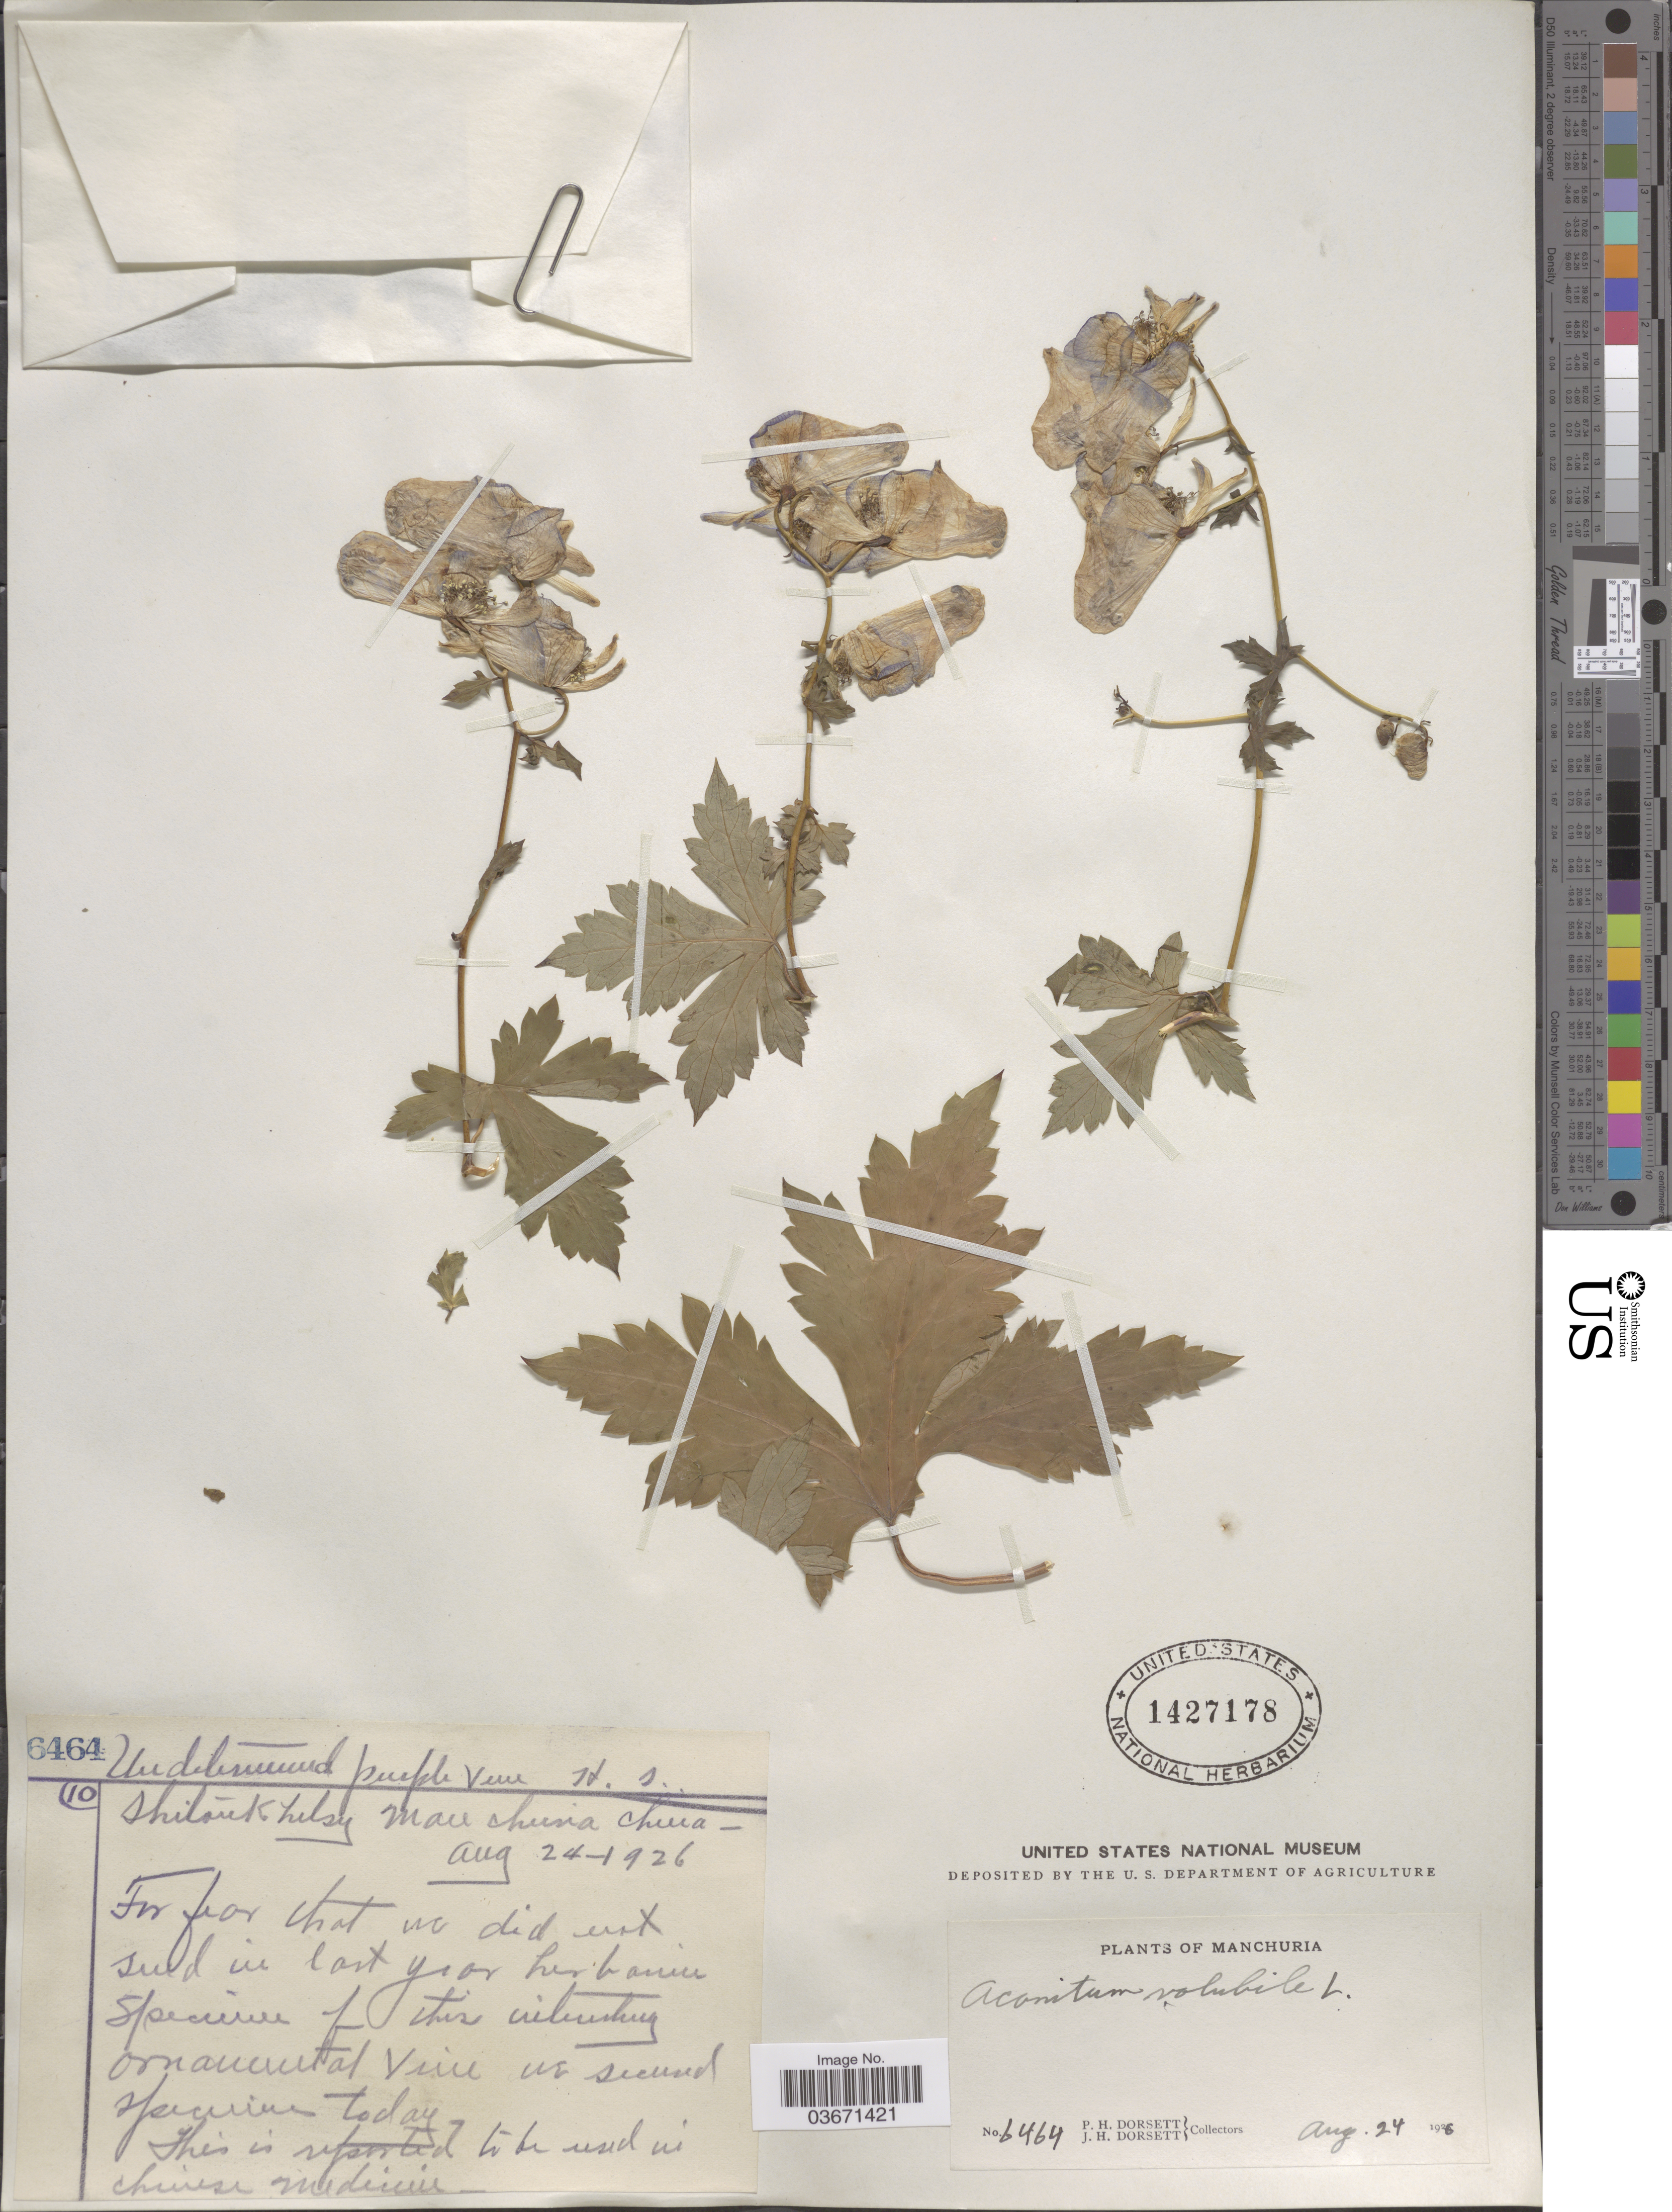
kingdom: Plantae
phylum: Tracheophyta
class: Magnoliopsida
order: Ranunculales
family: Ranunculaceae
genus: Aconitum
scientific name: Aconitum volubile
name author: Pall. ex Koelle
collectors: P. H. Dorsett & J. Dorsett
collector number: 6464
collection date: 1926-08-24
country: China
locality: Manchuria.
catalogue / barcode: US 1427178